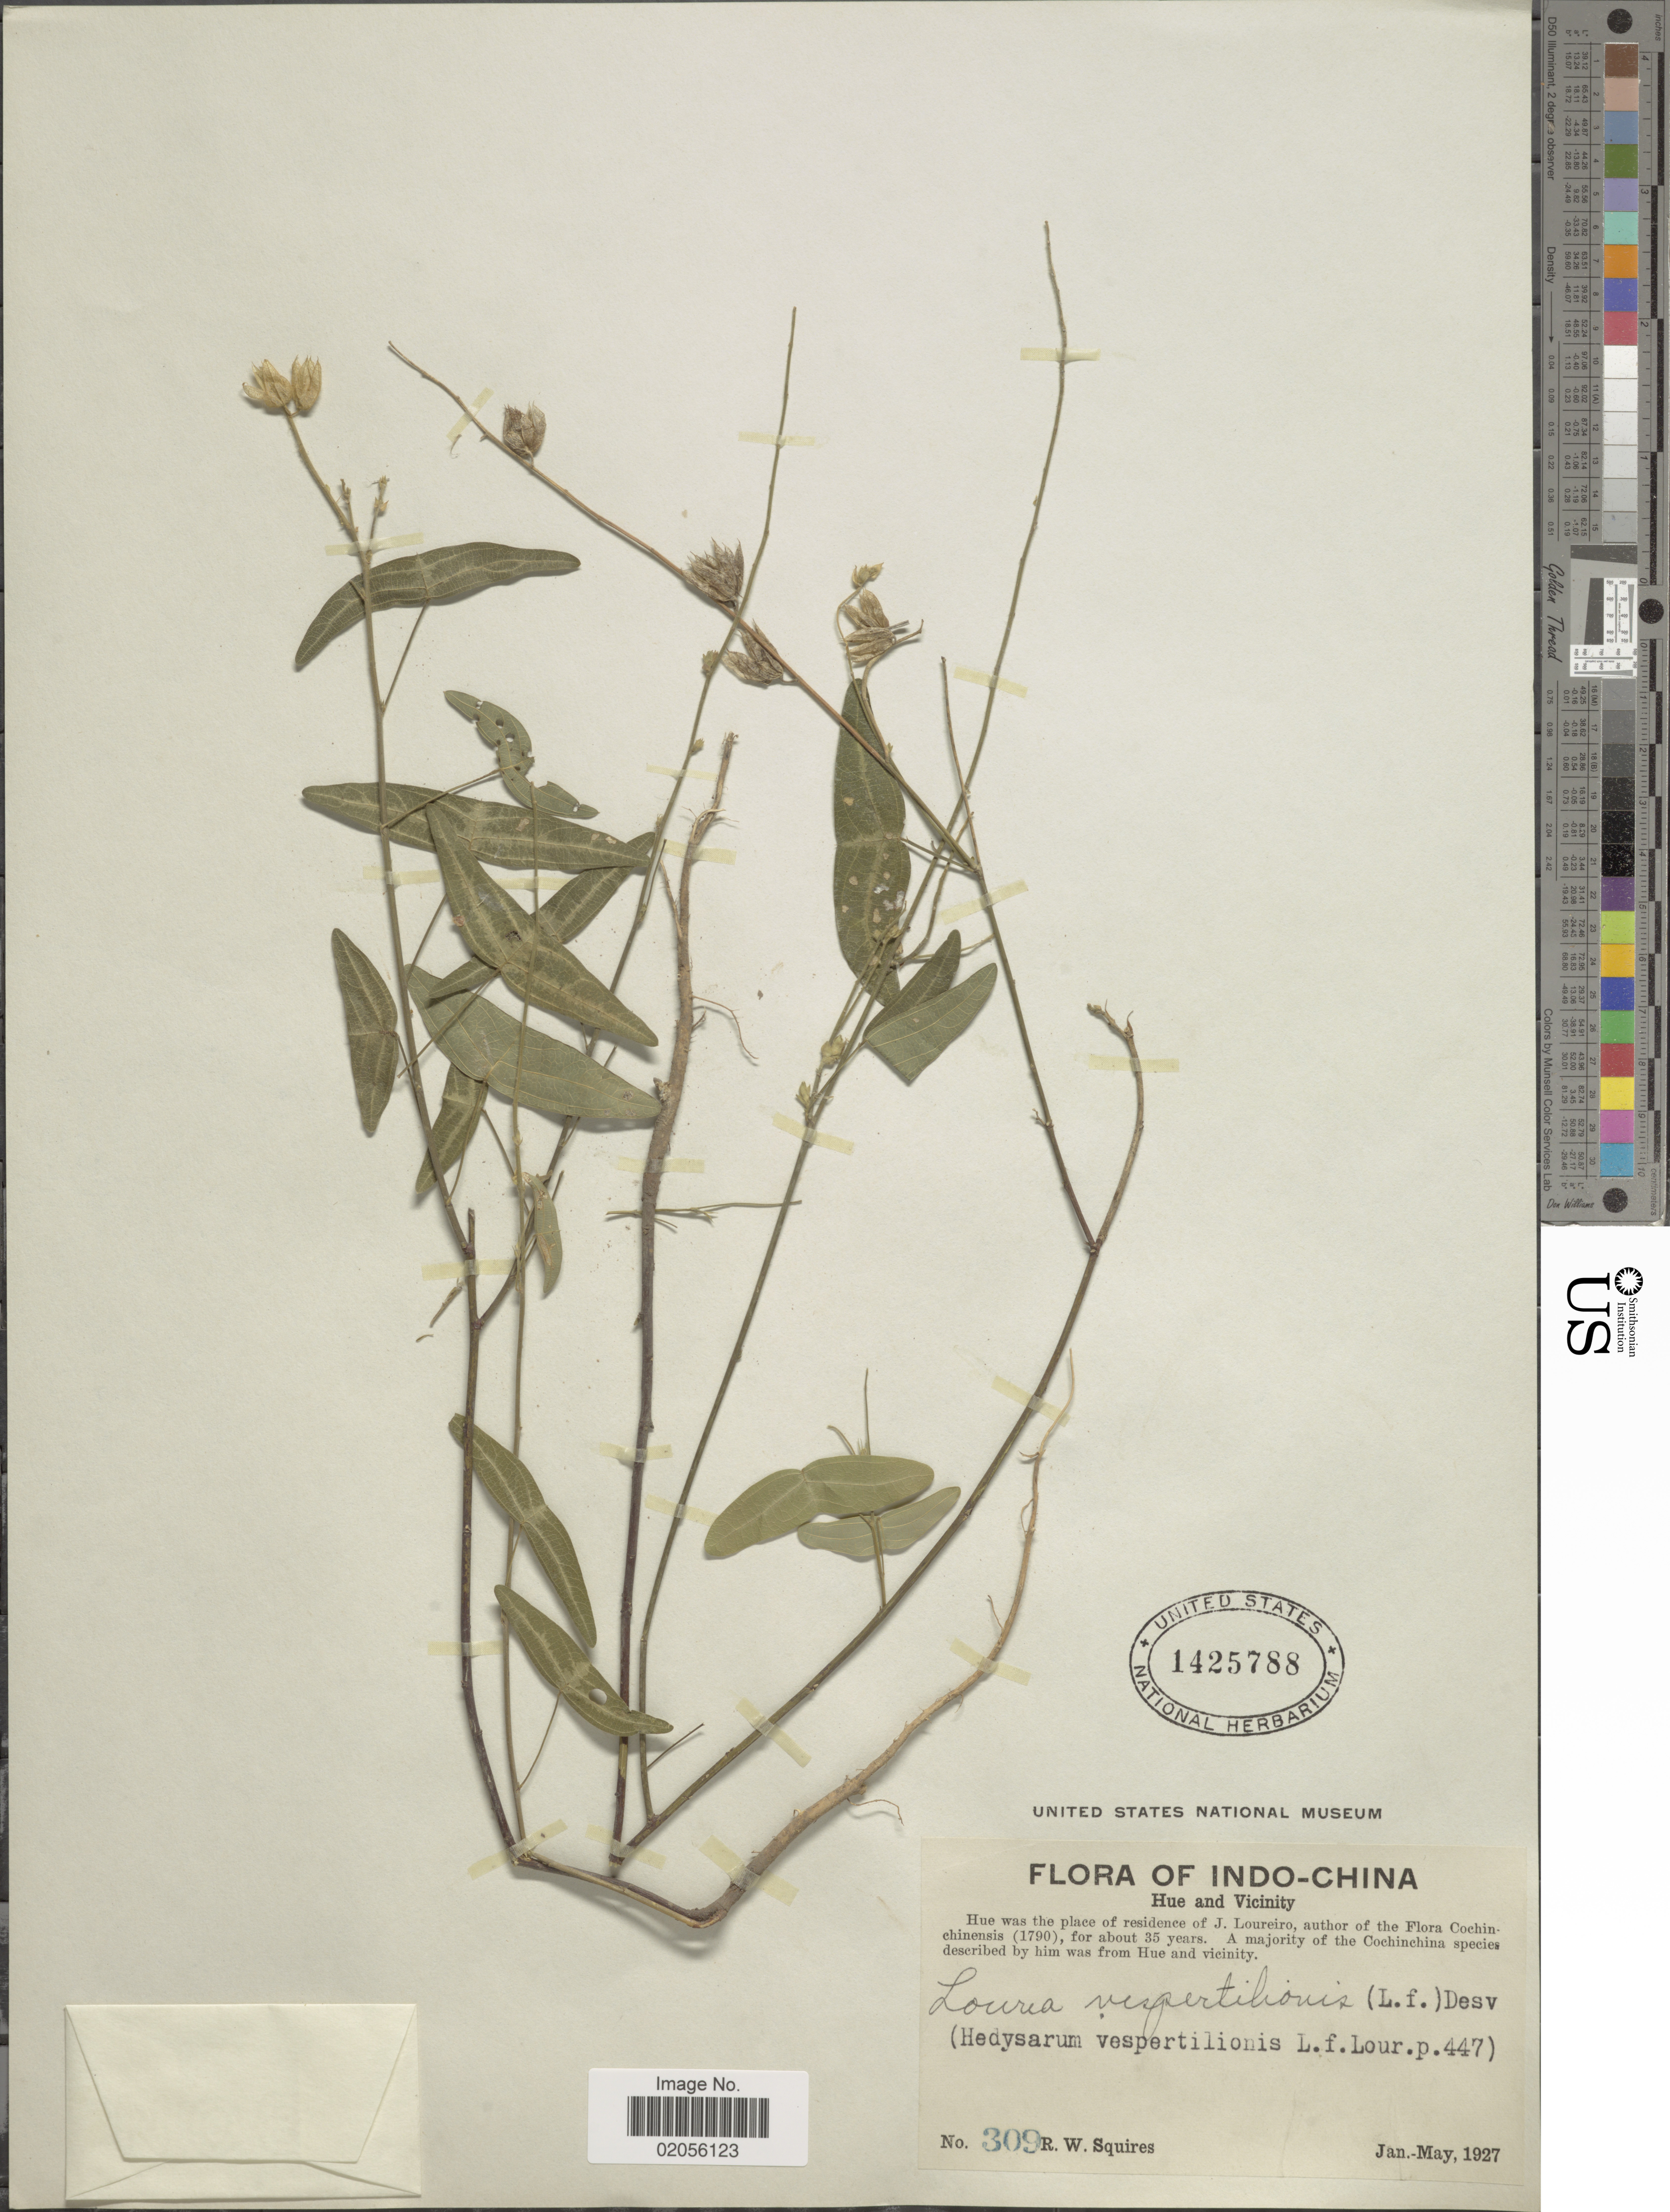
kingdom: Plantae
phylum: Tracheophyta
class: Magnoliopsida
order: Fabales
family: Fabaceae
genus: Lourea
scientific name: Lourea vespertilionis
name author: (L. f.) Desv.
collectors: R. Squires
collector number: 309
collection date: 1927-01/1927-05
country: Vietnam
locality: Indo-China. Hue and vicinity.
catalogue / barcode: US 1425788